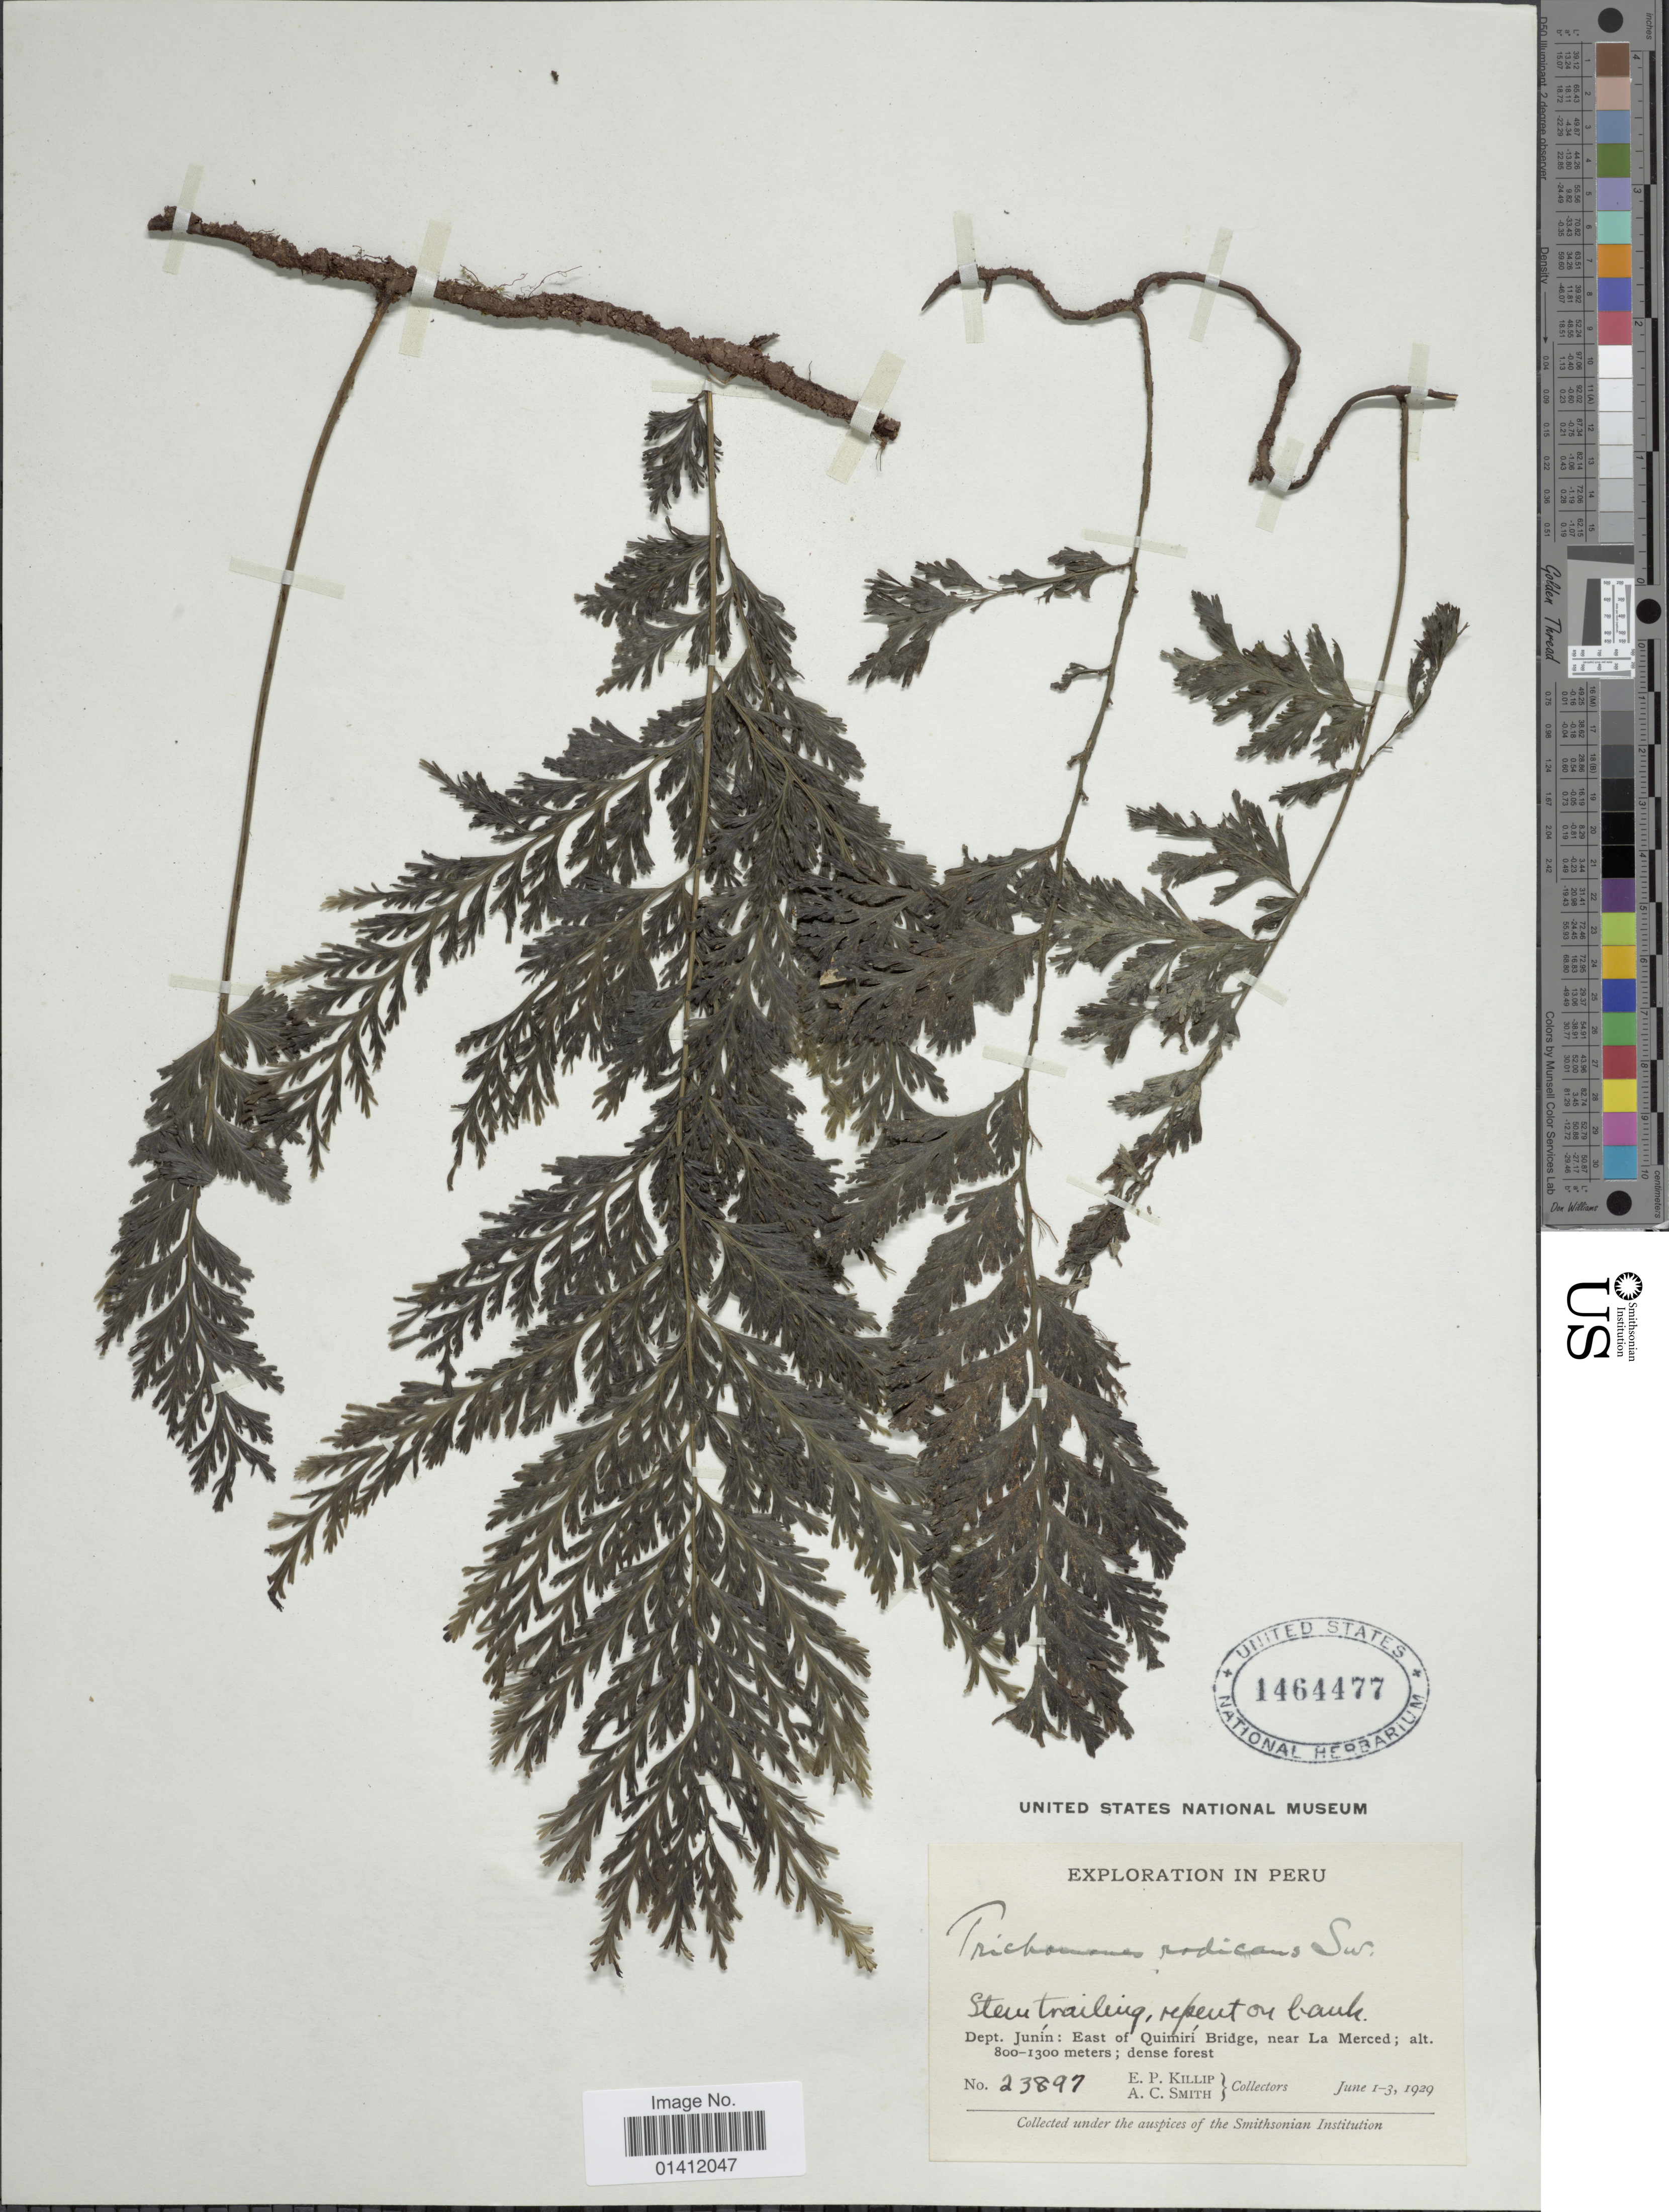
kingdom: Plantae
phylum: Tracheophyta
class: Polypodiopsida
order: Hymenophyllales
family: Hymenophyllaceae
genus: Vandenboschia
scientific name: Vandenboschia radicans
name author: (Sw.) Copel.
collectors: E. P. Killip & A. C. Smith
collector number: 23897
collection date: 1929-06-01/1929-06-03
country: Peru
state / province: Junín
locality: Dept. Junin: East of Quimiri Bridge, near La Merced.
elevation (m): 800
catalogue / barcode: US 1464477